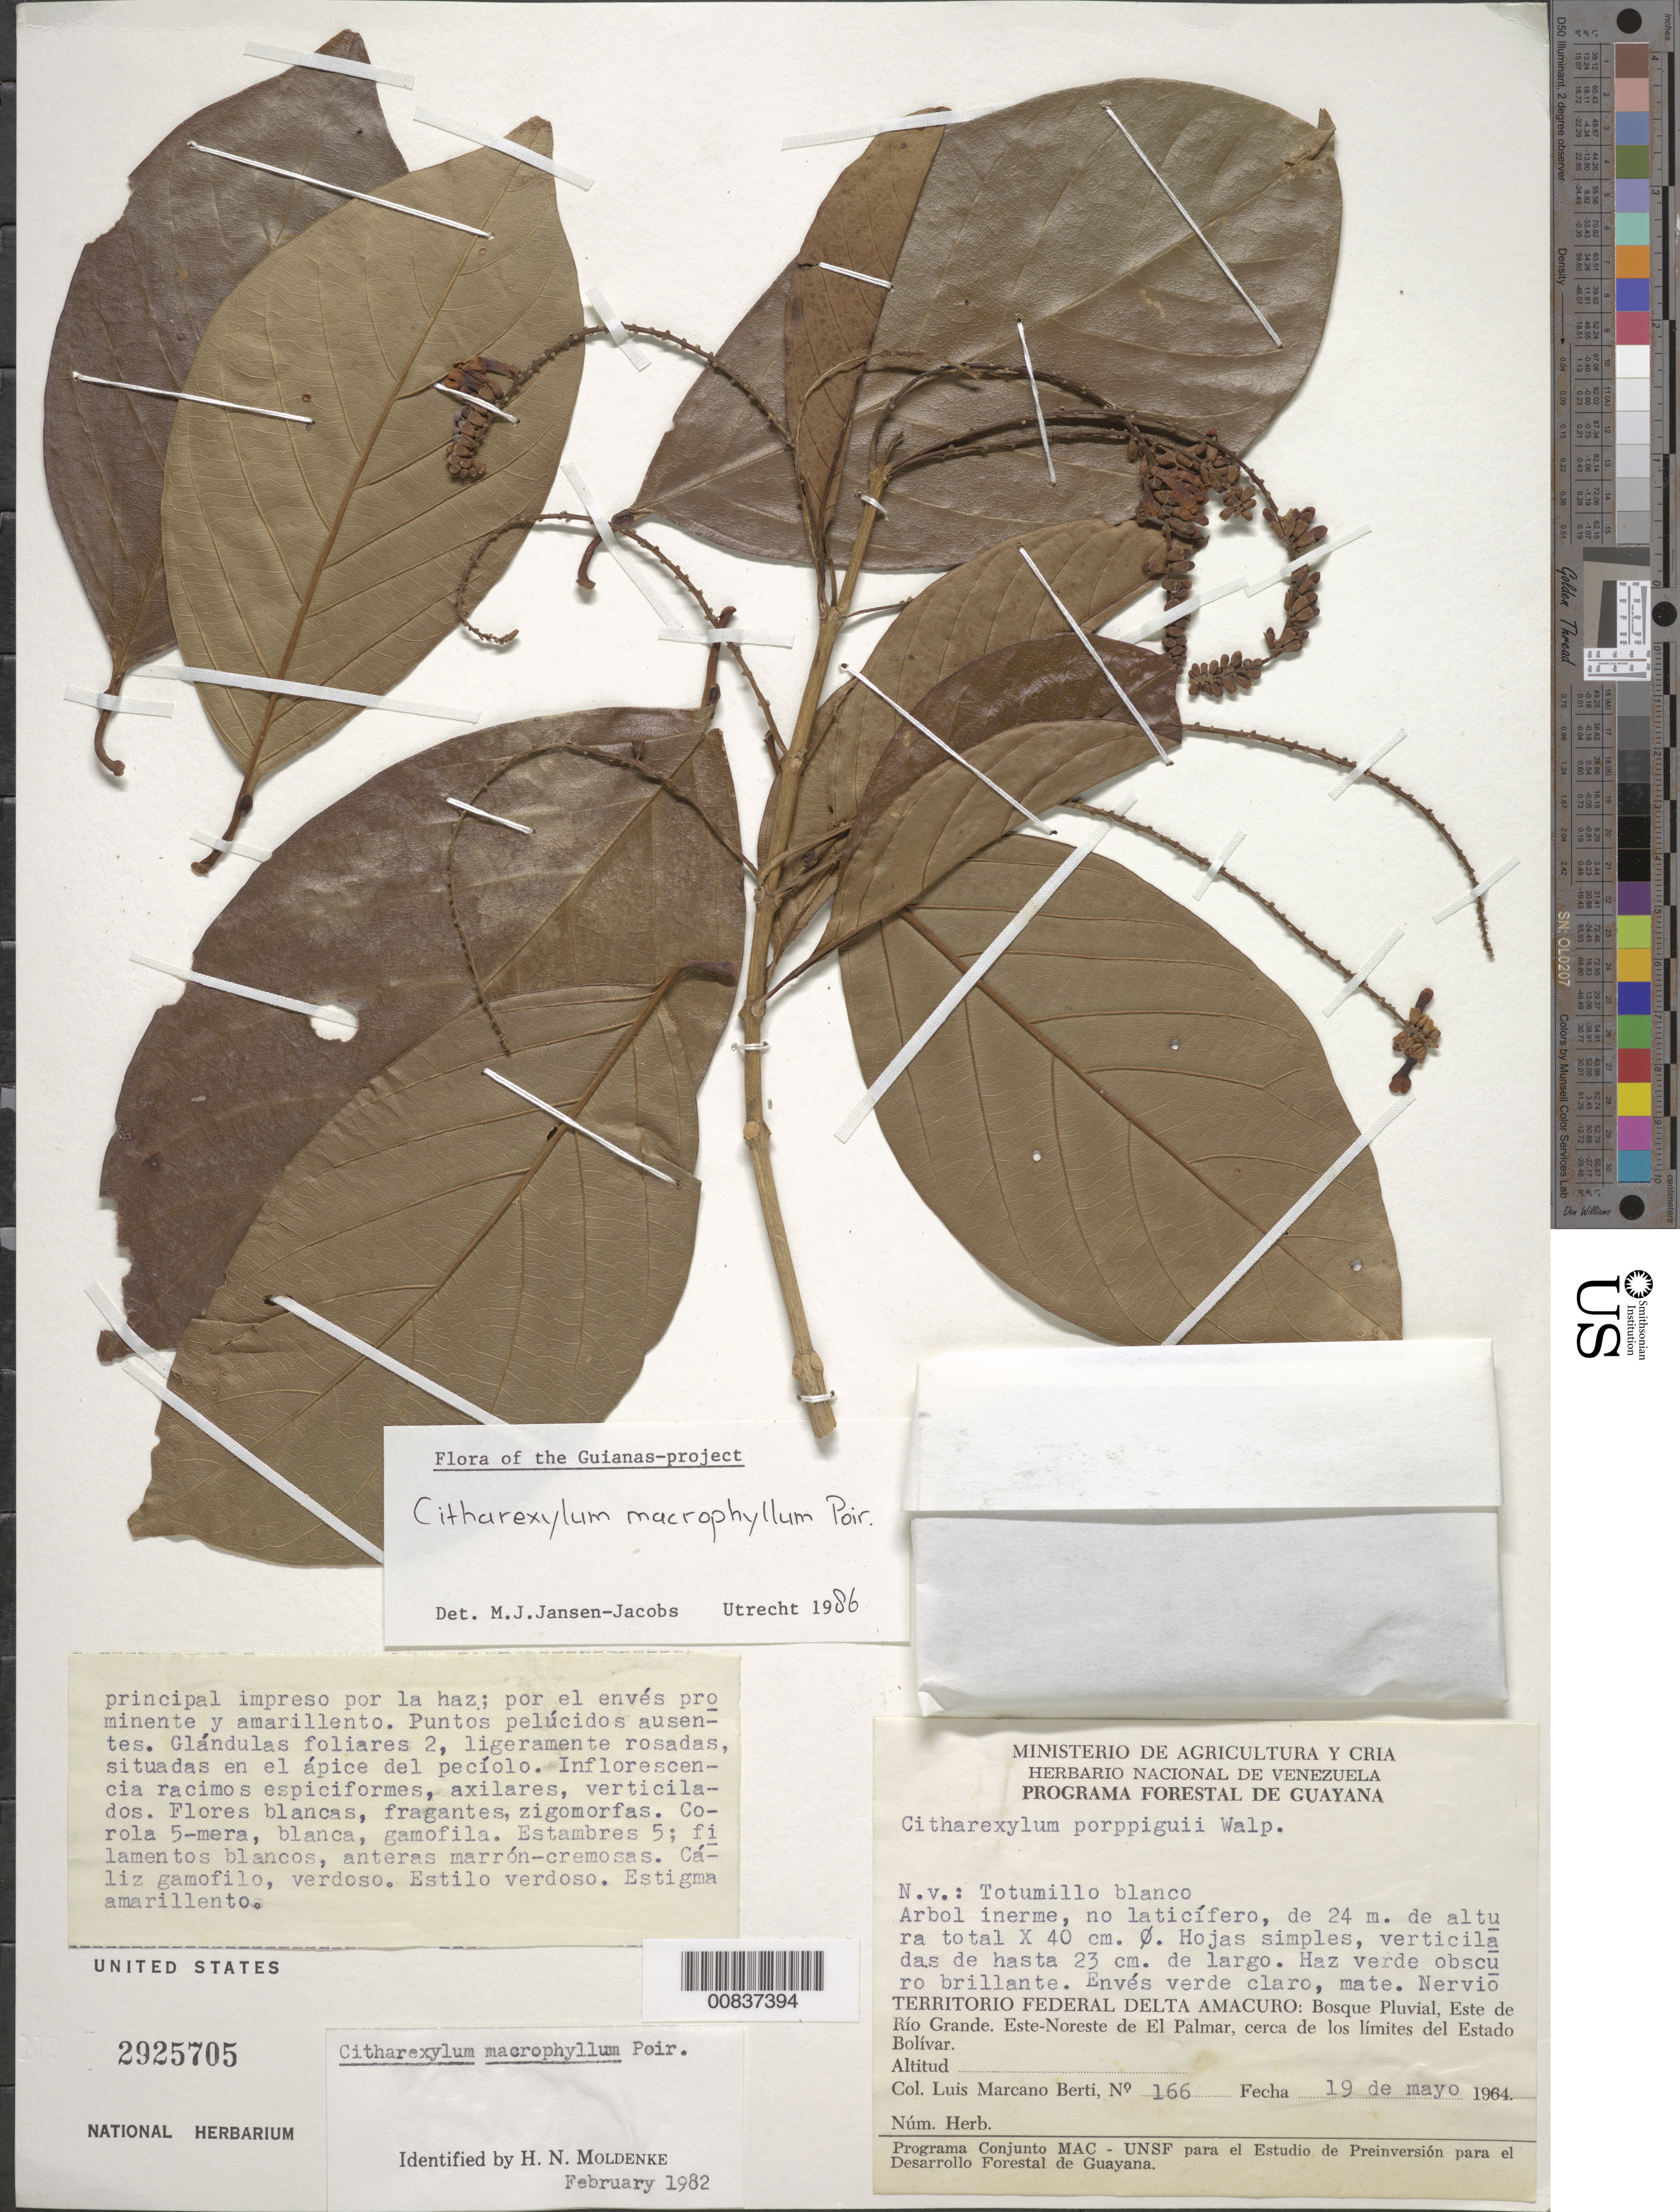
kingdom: Plantae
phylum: Tracheophyta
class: Magnoliopsida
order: Lamiales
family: Verbenaceae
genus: Citharexylum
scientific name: Citharexylum macrophyllum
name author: Poir.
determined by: Jansen-Jacobs, M. J., (U), Nationaal Herbarium Nederland, Utrecht University branch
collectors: L. Marcano-Berti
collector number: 166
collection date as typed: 19-May-64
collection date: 1964-05-19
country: Venezuela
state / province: Delta Amacuro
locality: Este de Río Grande, ENE de El Palmar, cerca de los limites del Estado Bolívar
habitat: Bosque pluvial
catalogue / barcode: US 2925705